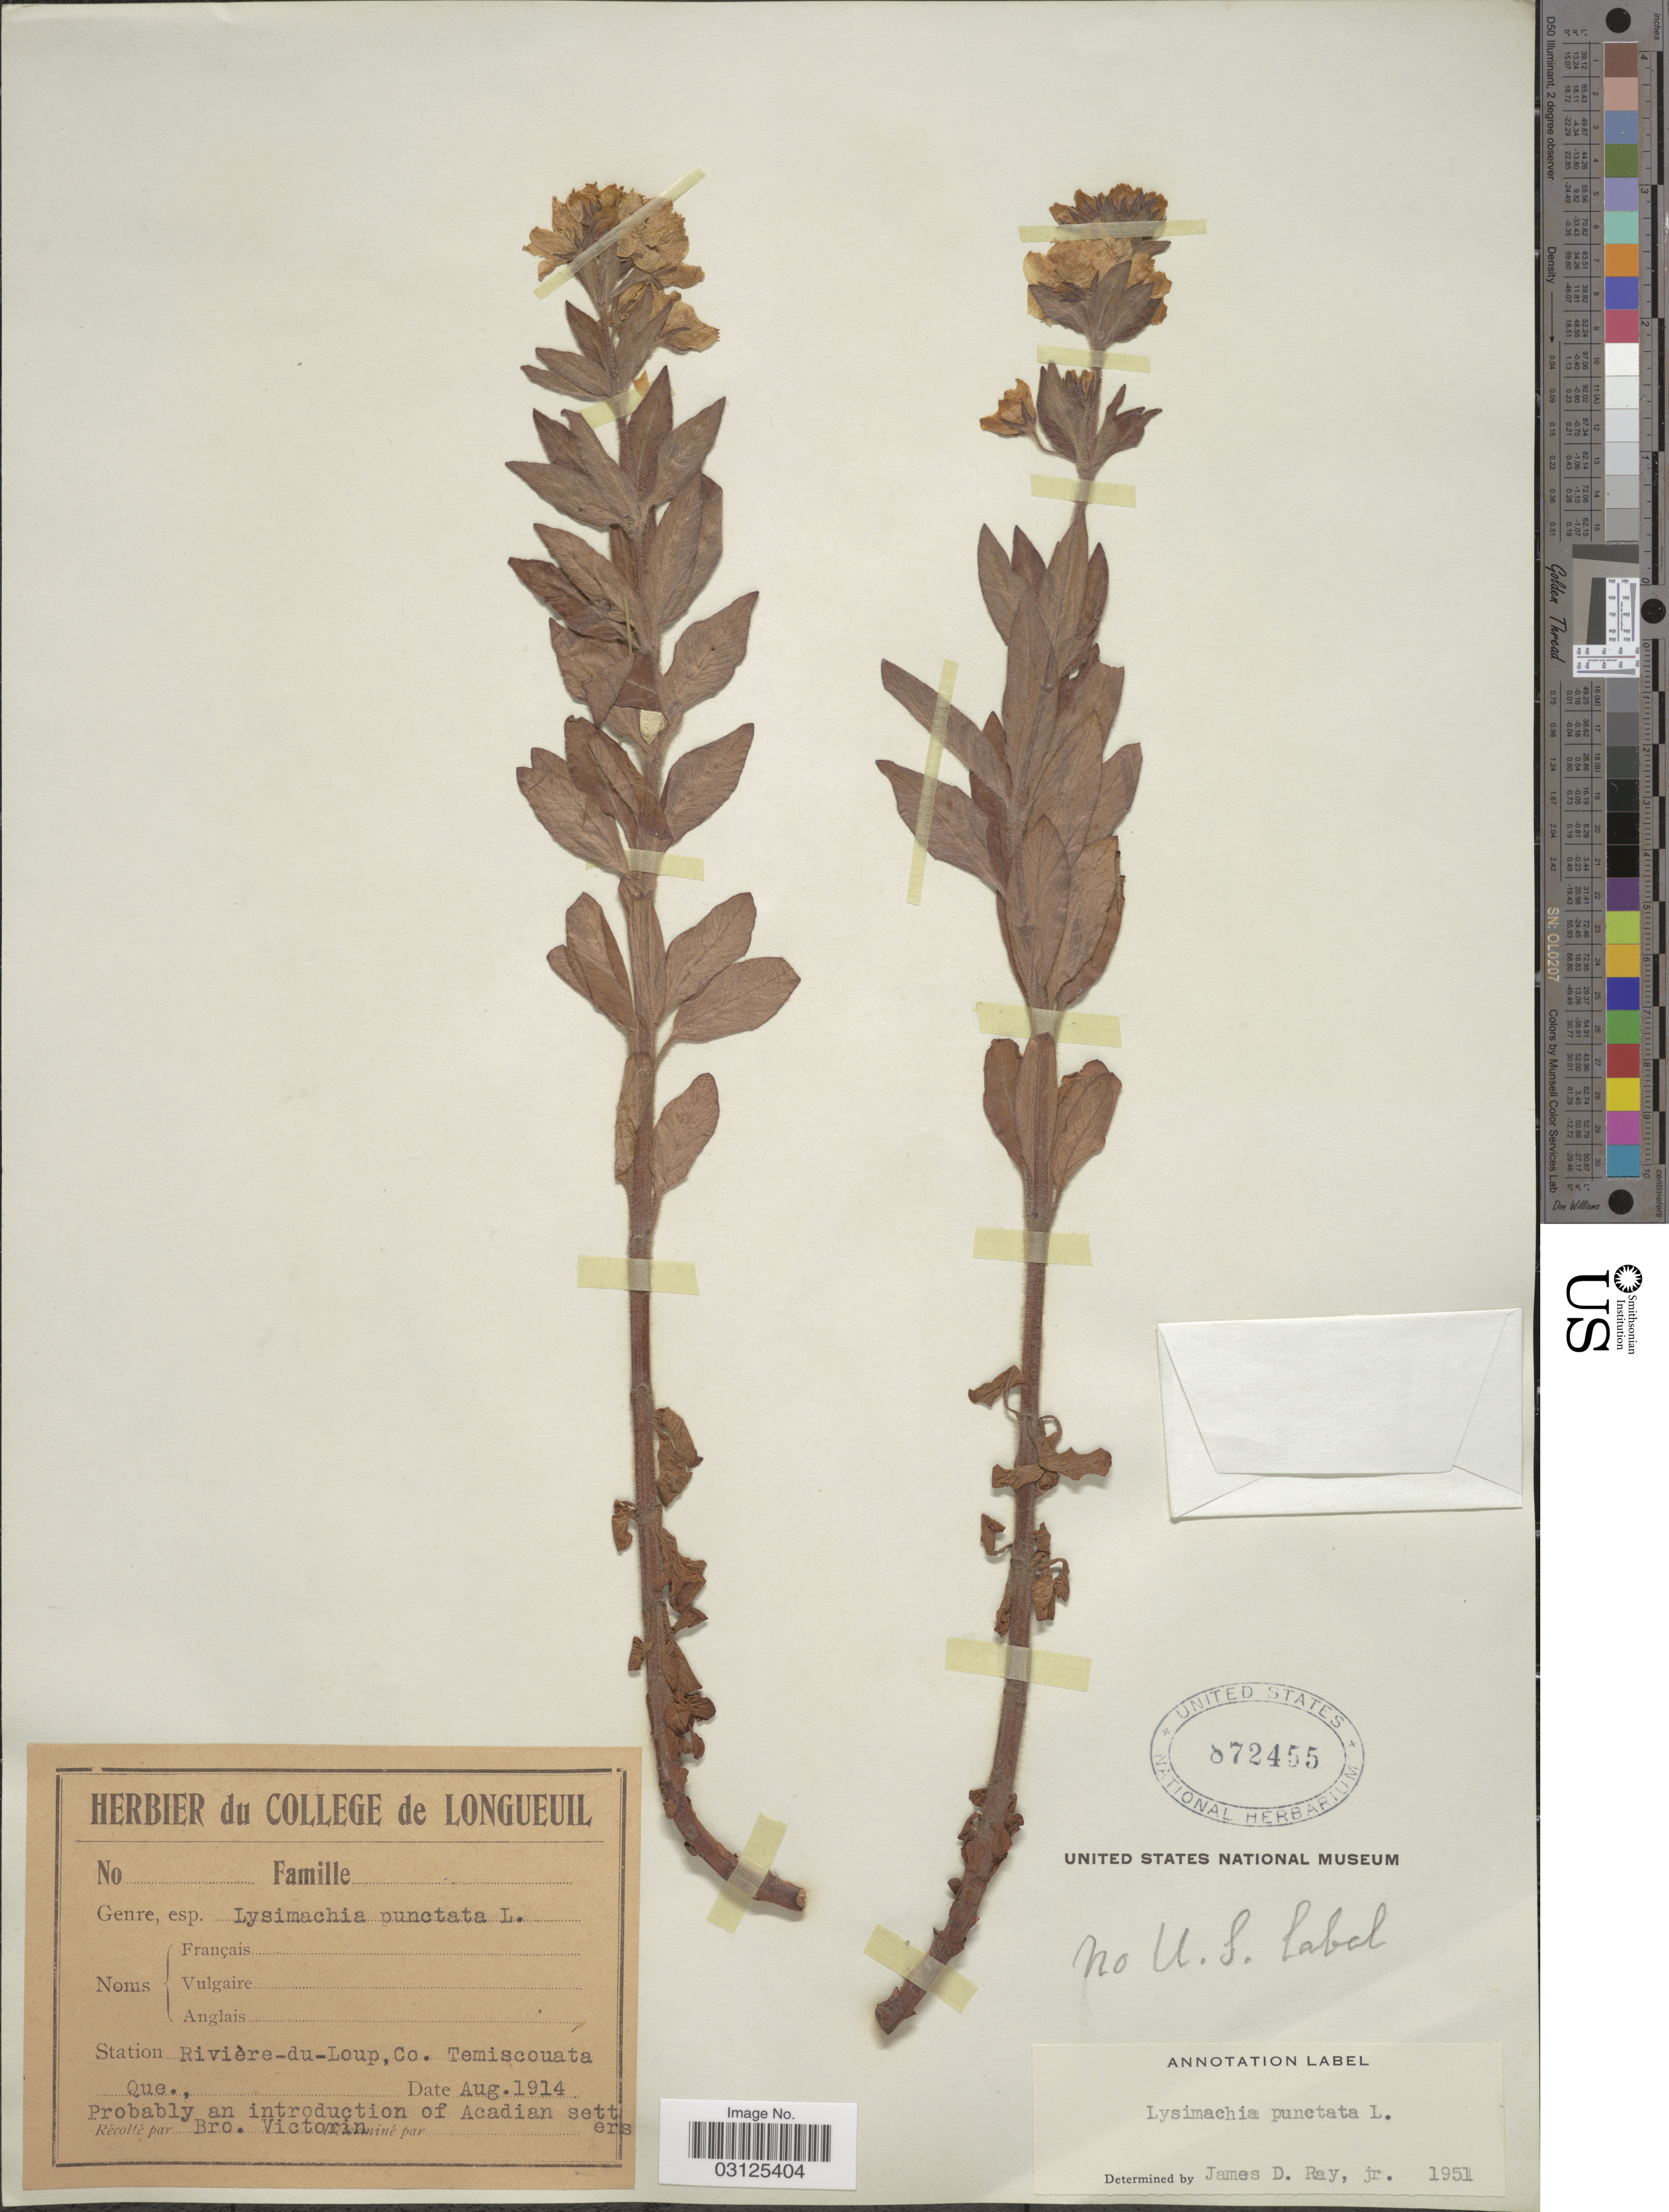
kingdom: Plantae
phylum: Tracheophyta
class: Magnoliopsida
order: Ericales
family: Primulaceae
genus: Lysimachia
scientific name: Lysimachia punctata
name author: L.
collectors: B. Victorin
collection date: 1914-08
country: Canada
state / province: Quebec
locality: Station Rivière-du-Loup, Co., Temiscouata.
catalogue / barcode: US 872455